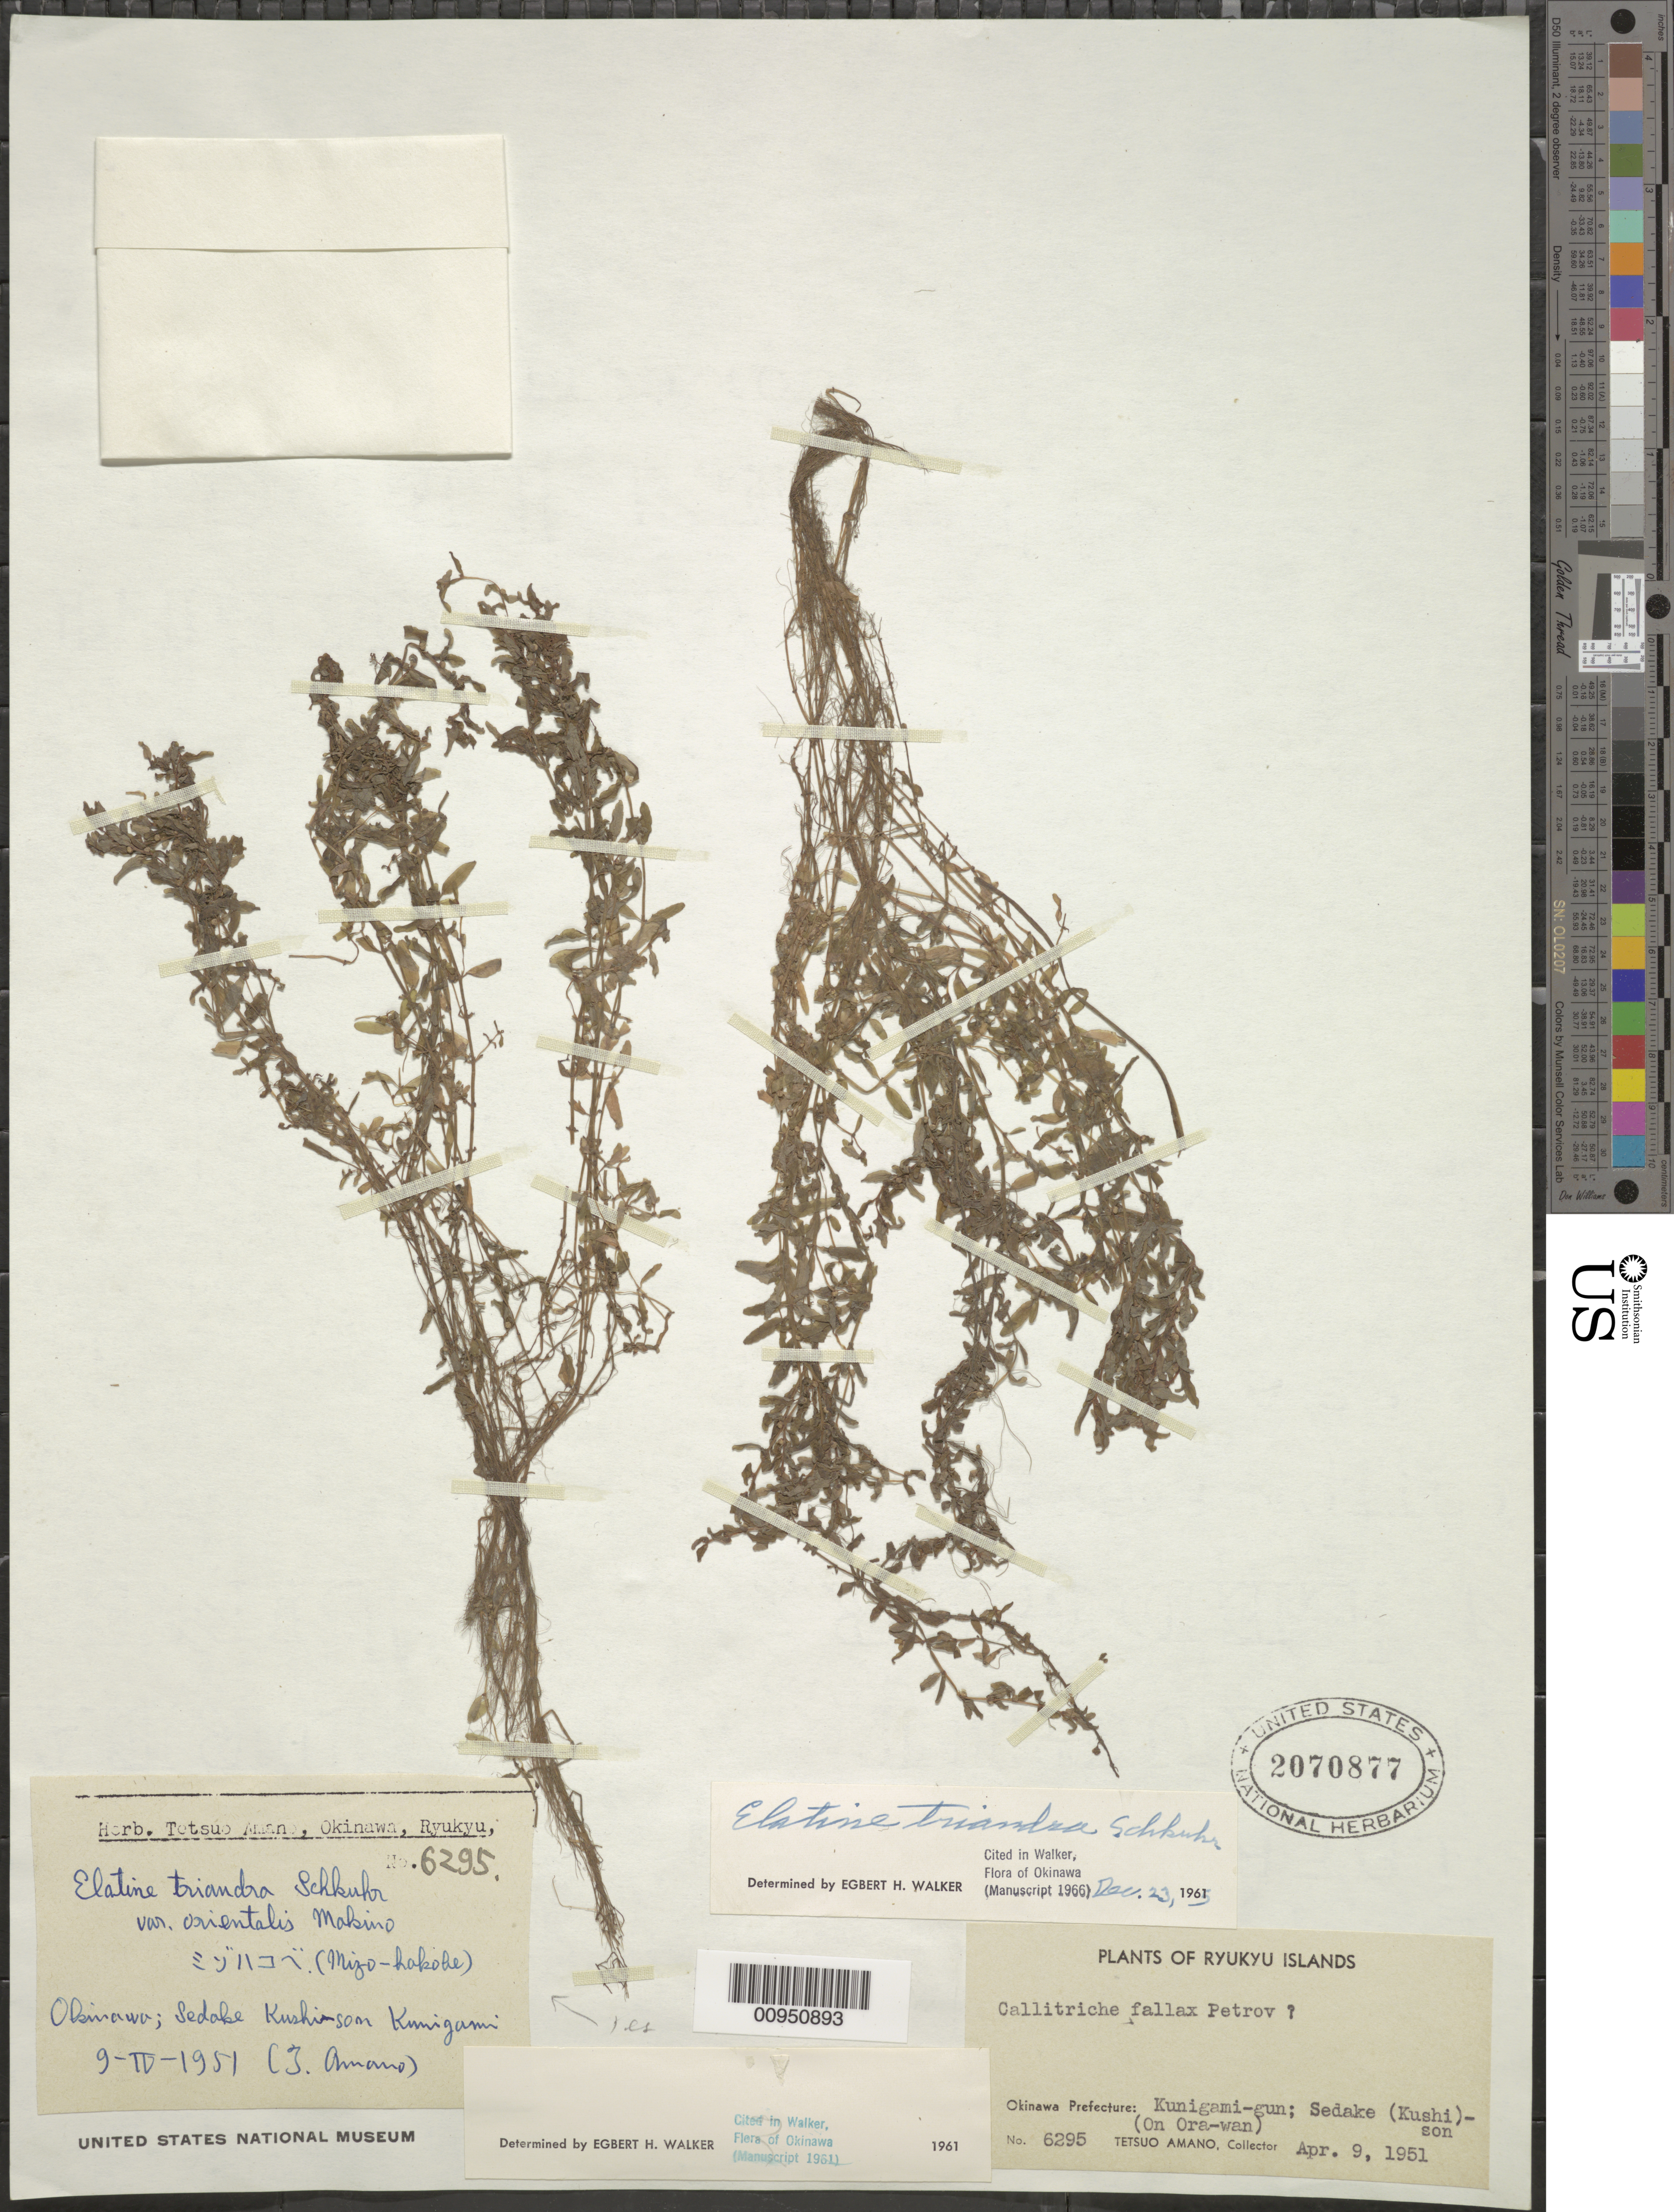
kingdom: Plantae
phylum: Tracheophyta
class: Magnoliopsida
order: Malpighiales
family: Elatinaceae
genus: Elatine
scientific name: Elatine triandra var. orientalis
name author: Makino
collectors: T. Amano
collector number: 6295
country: Japan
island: Okinawa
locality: Sedake Kushinson Kunigumi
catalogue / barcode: US 2070877